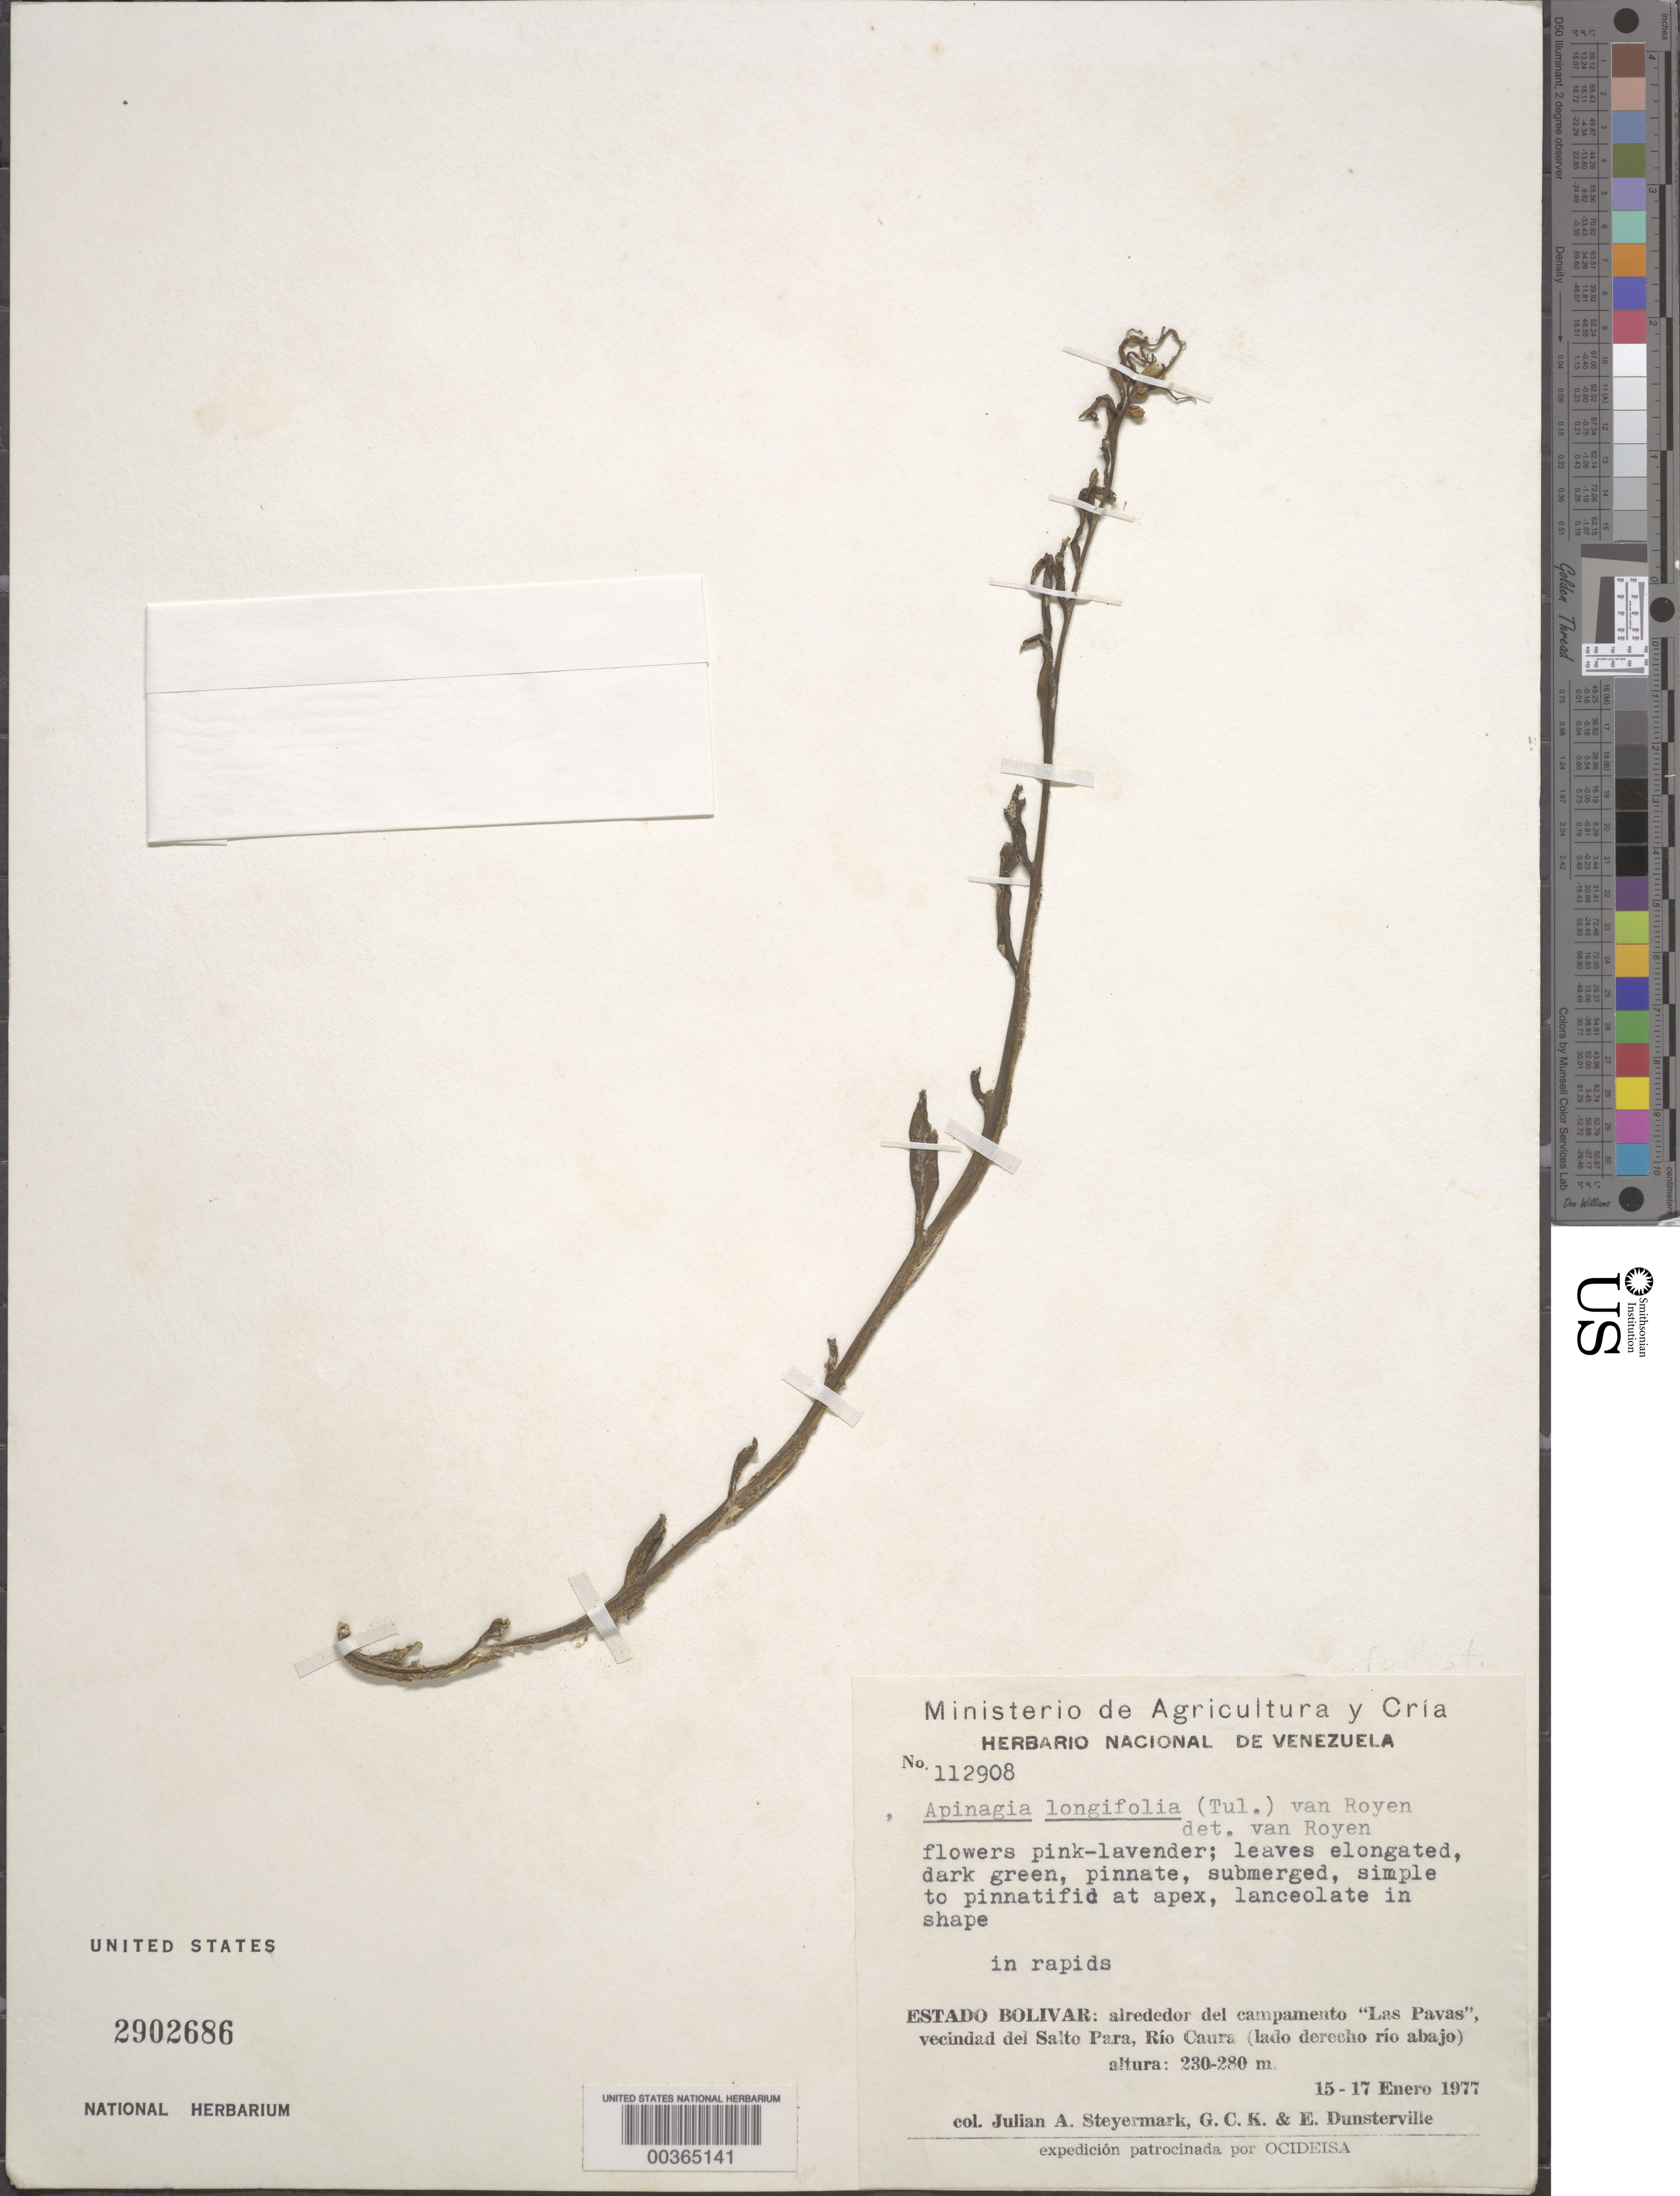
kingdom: Plantae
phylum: Tracheophyta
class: Magnoliopsida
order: Malpighiales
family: Podostemaceae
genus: Apinagia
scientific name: Apinagia longifolia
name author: (Tul.) P. Royen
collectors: J. Steyermark, G. C. K. Dunsterville & E. Dunsterville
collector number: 112908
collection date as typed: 15 Jan 1977 to 17 Jan 1977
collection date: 1977-01-15/1977-01-17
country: Venezuela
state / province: Bolivar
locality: Vecindad del salto para, rio caura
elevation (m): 230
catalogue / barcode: US 2902686